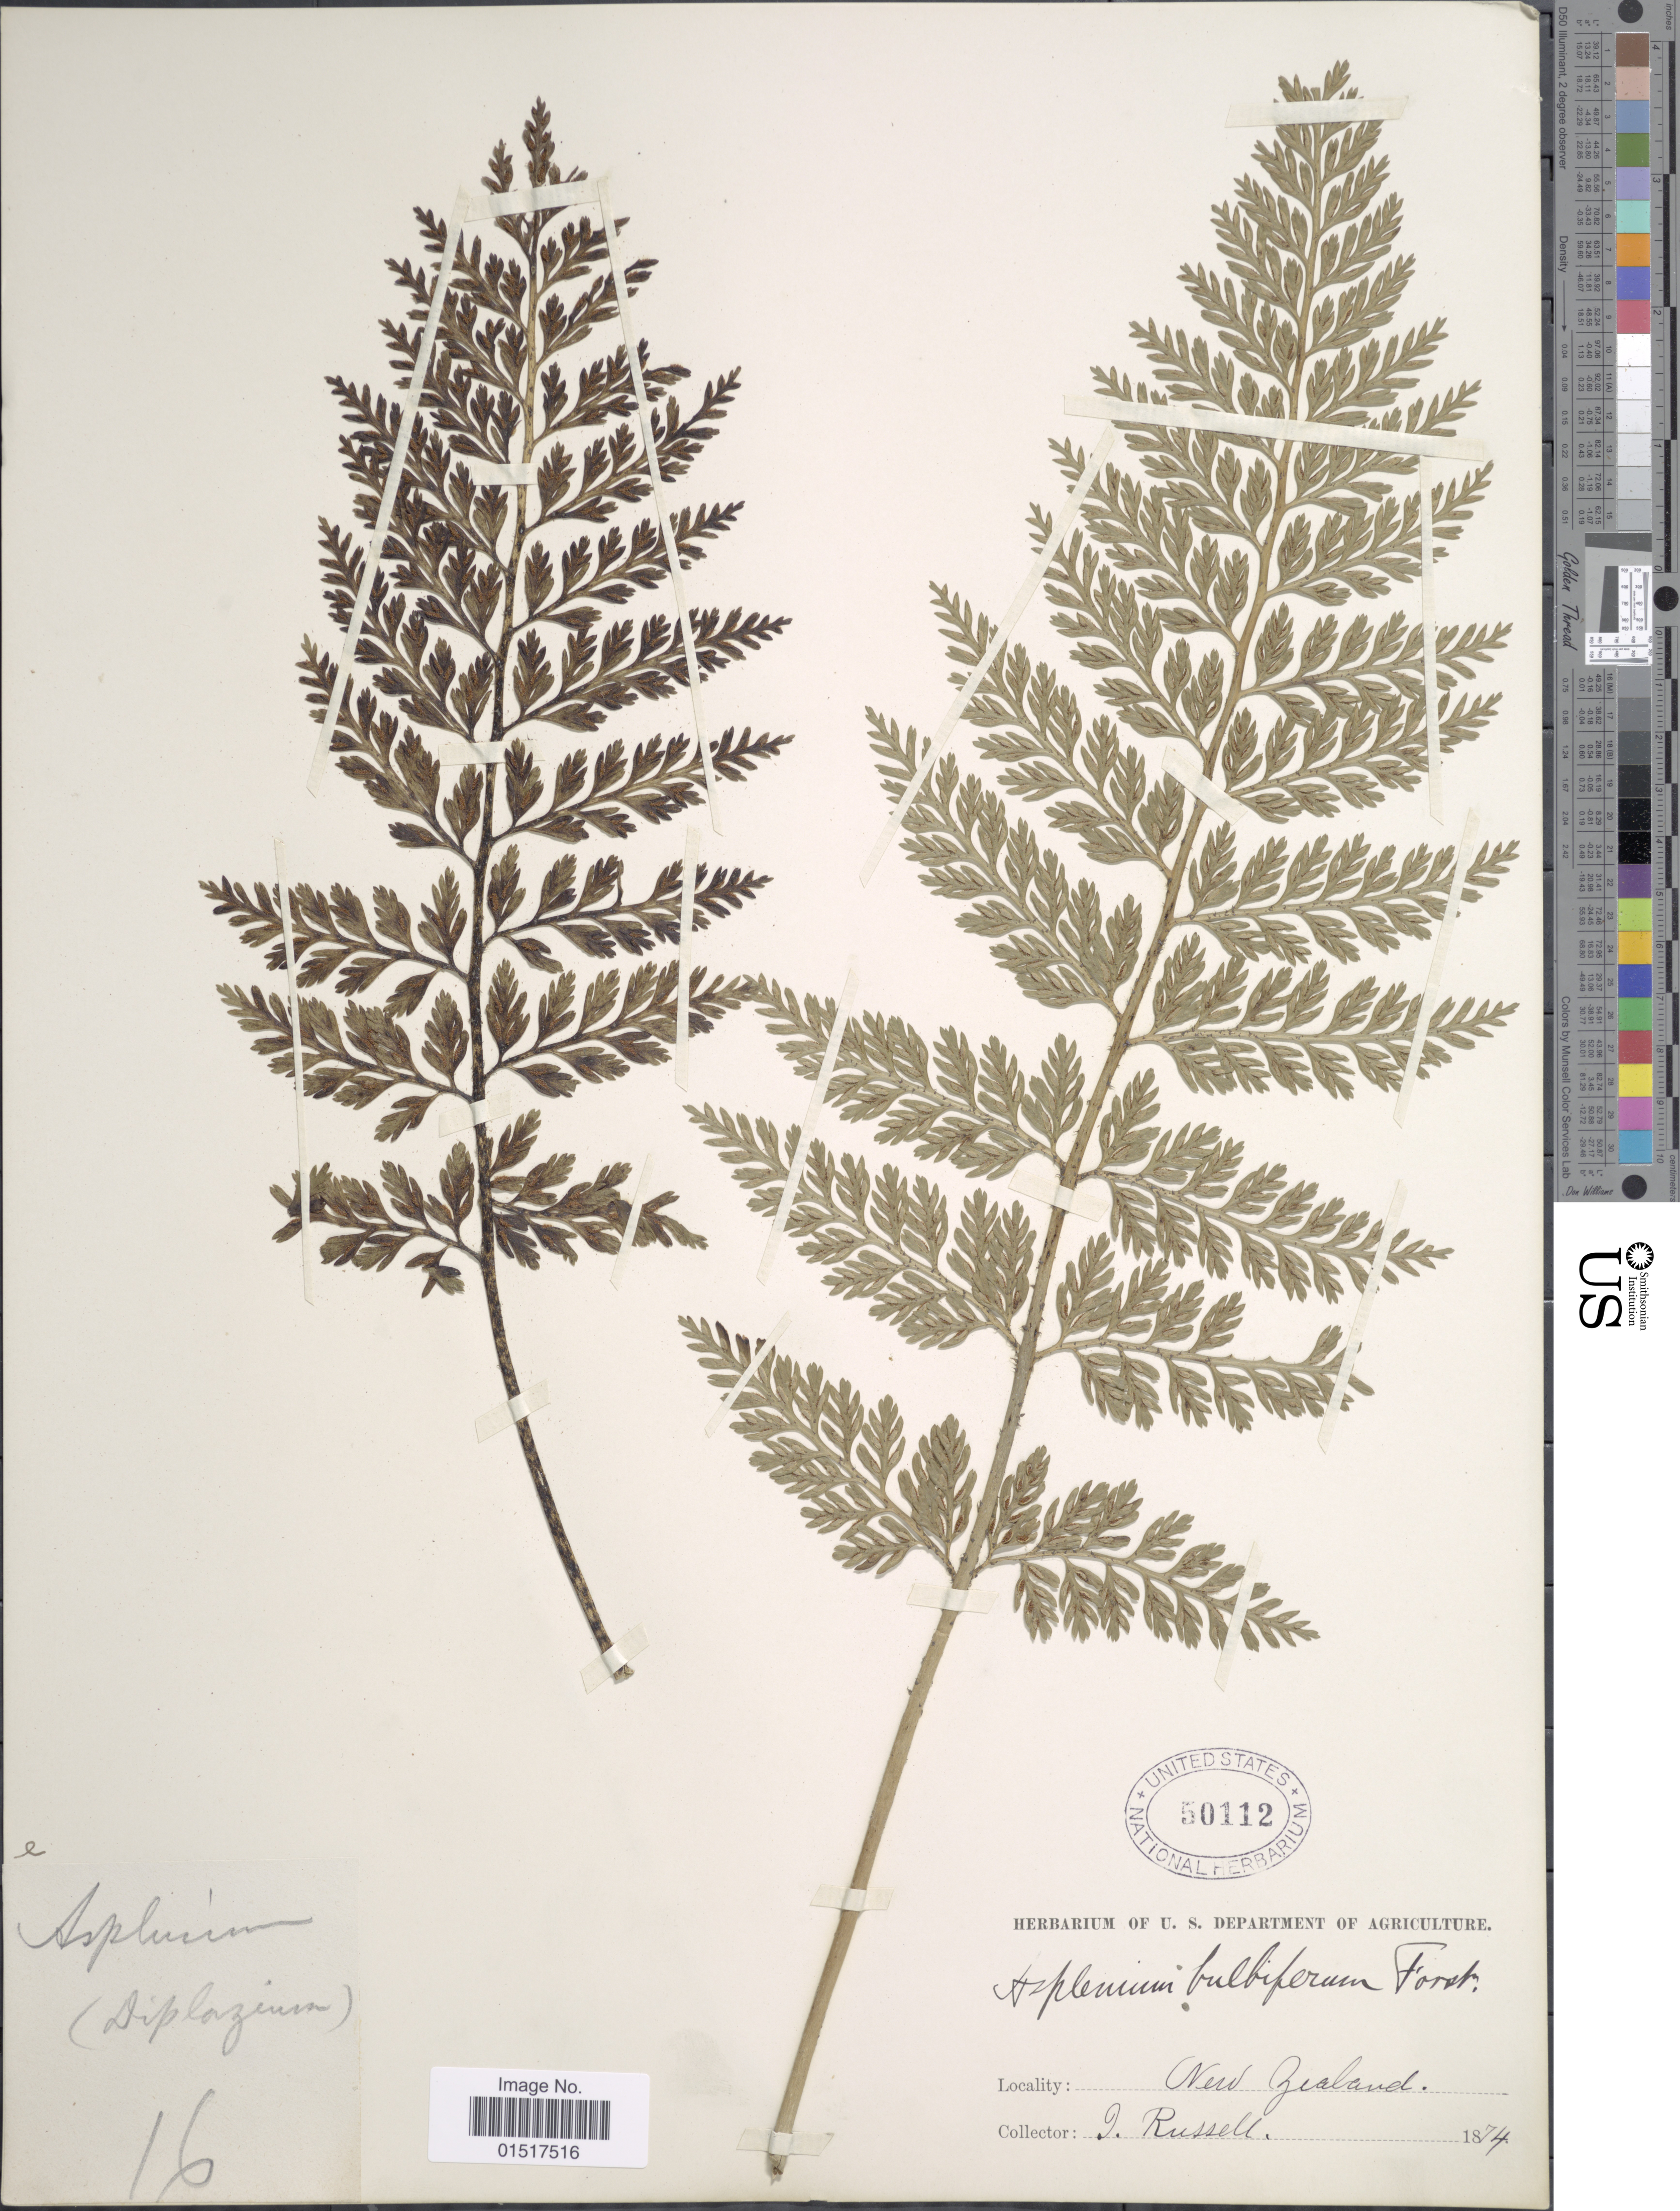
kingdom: Plantae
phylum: Tracheophyta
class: Polypodiopsida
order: Polypodiales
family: Aspleniaceae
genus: Asplenium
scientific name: Asplenium bulbiferum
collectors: G. Russell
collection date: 1874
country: New Zealand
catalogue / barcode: US 50112